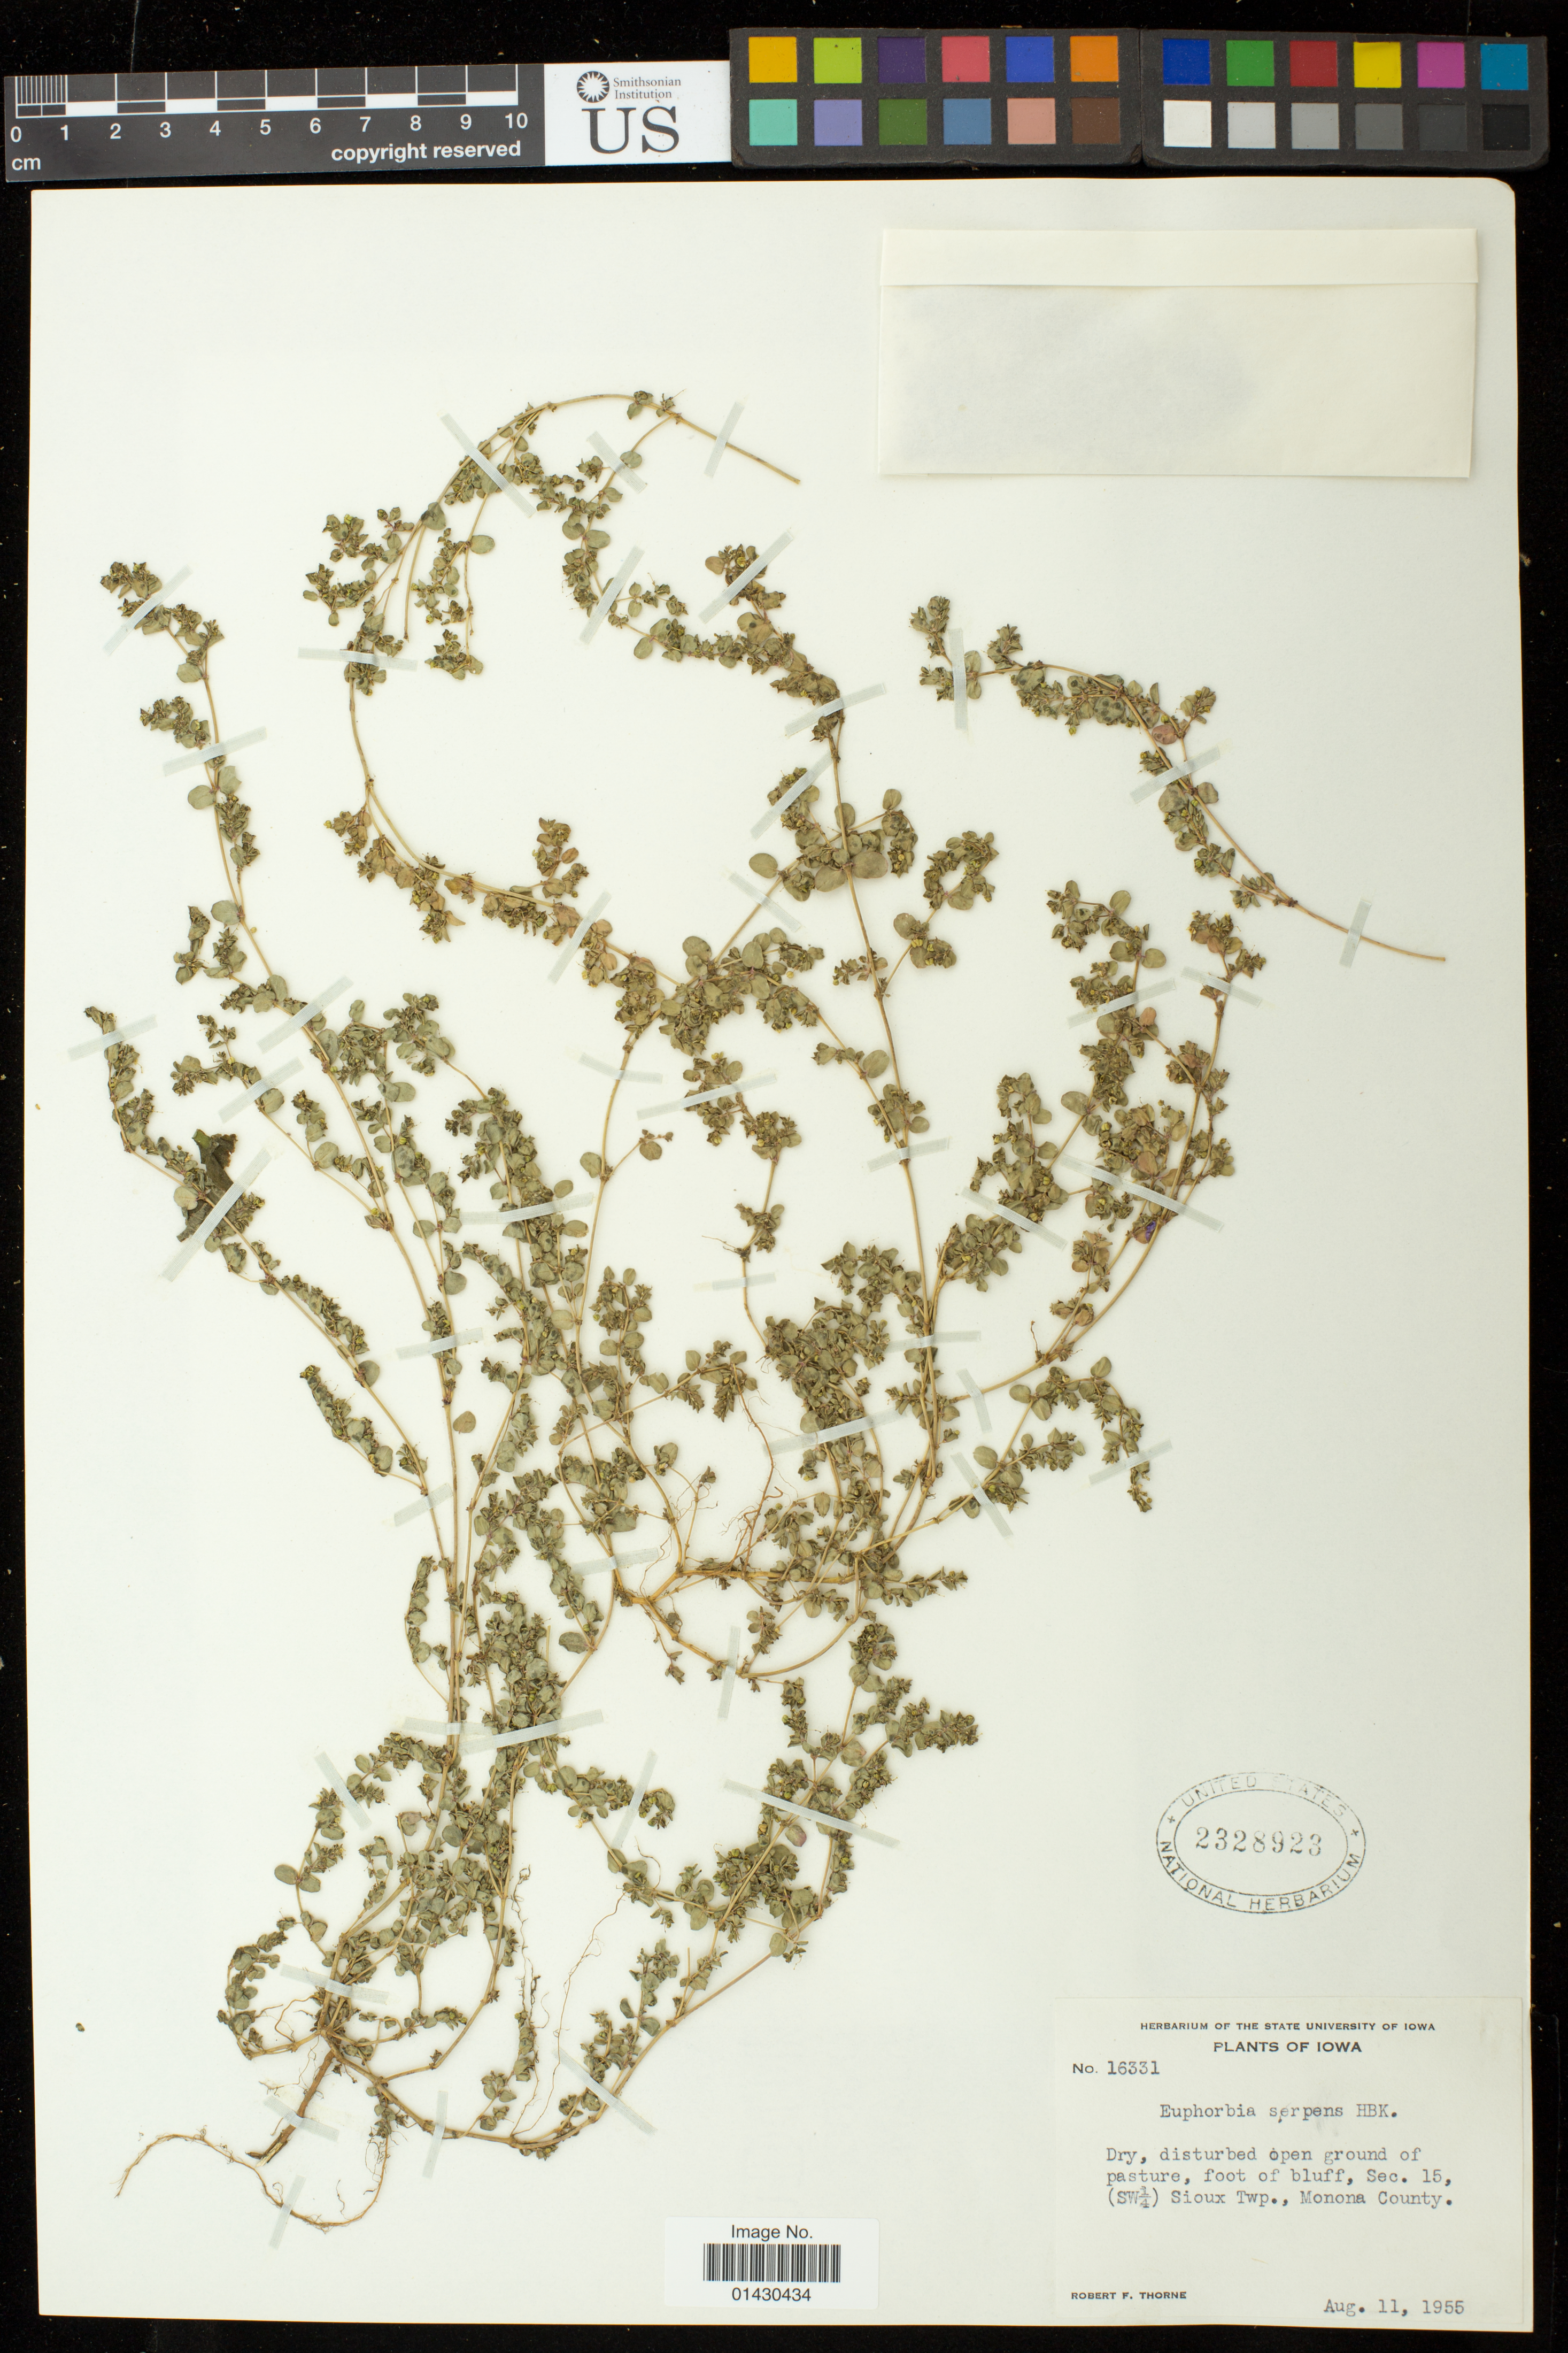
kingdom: Plantae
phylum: Tracheophyta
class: Magnoliopsida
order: Malpighiales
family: Euphorbiaceae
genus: Euphorbia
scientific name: Euphorbia serpens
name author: Kunth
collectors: R. F. Thorne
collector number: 16331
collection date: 1955-08-11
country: United States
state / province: Iowa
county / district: Monona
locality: Sec. 15, (SW 1/4) Sioux Twp.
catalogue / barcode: US 2328923